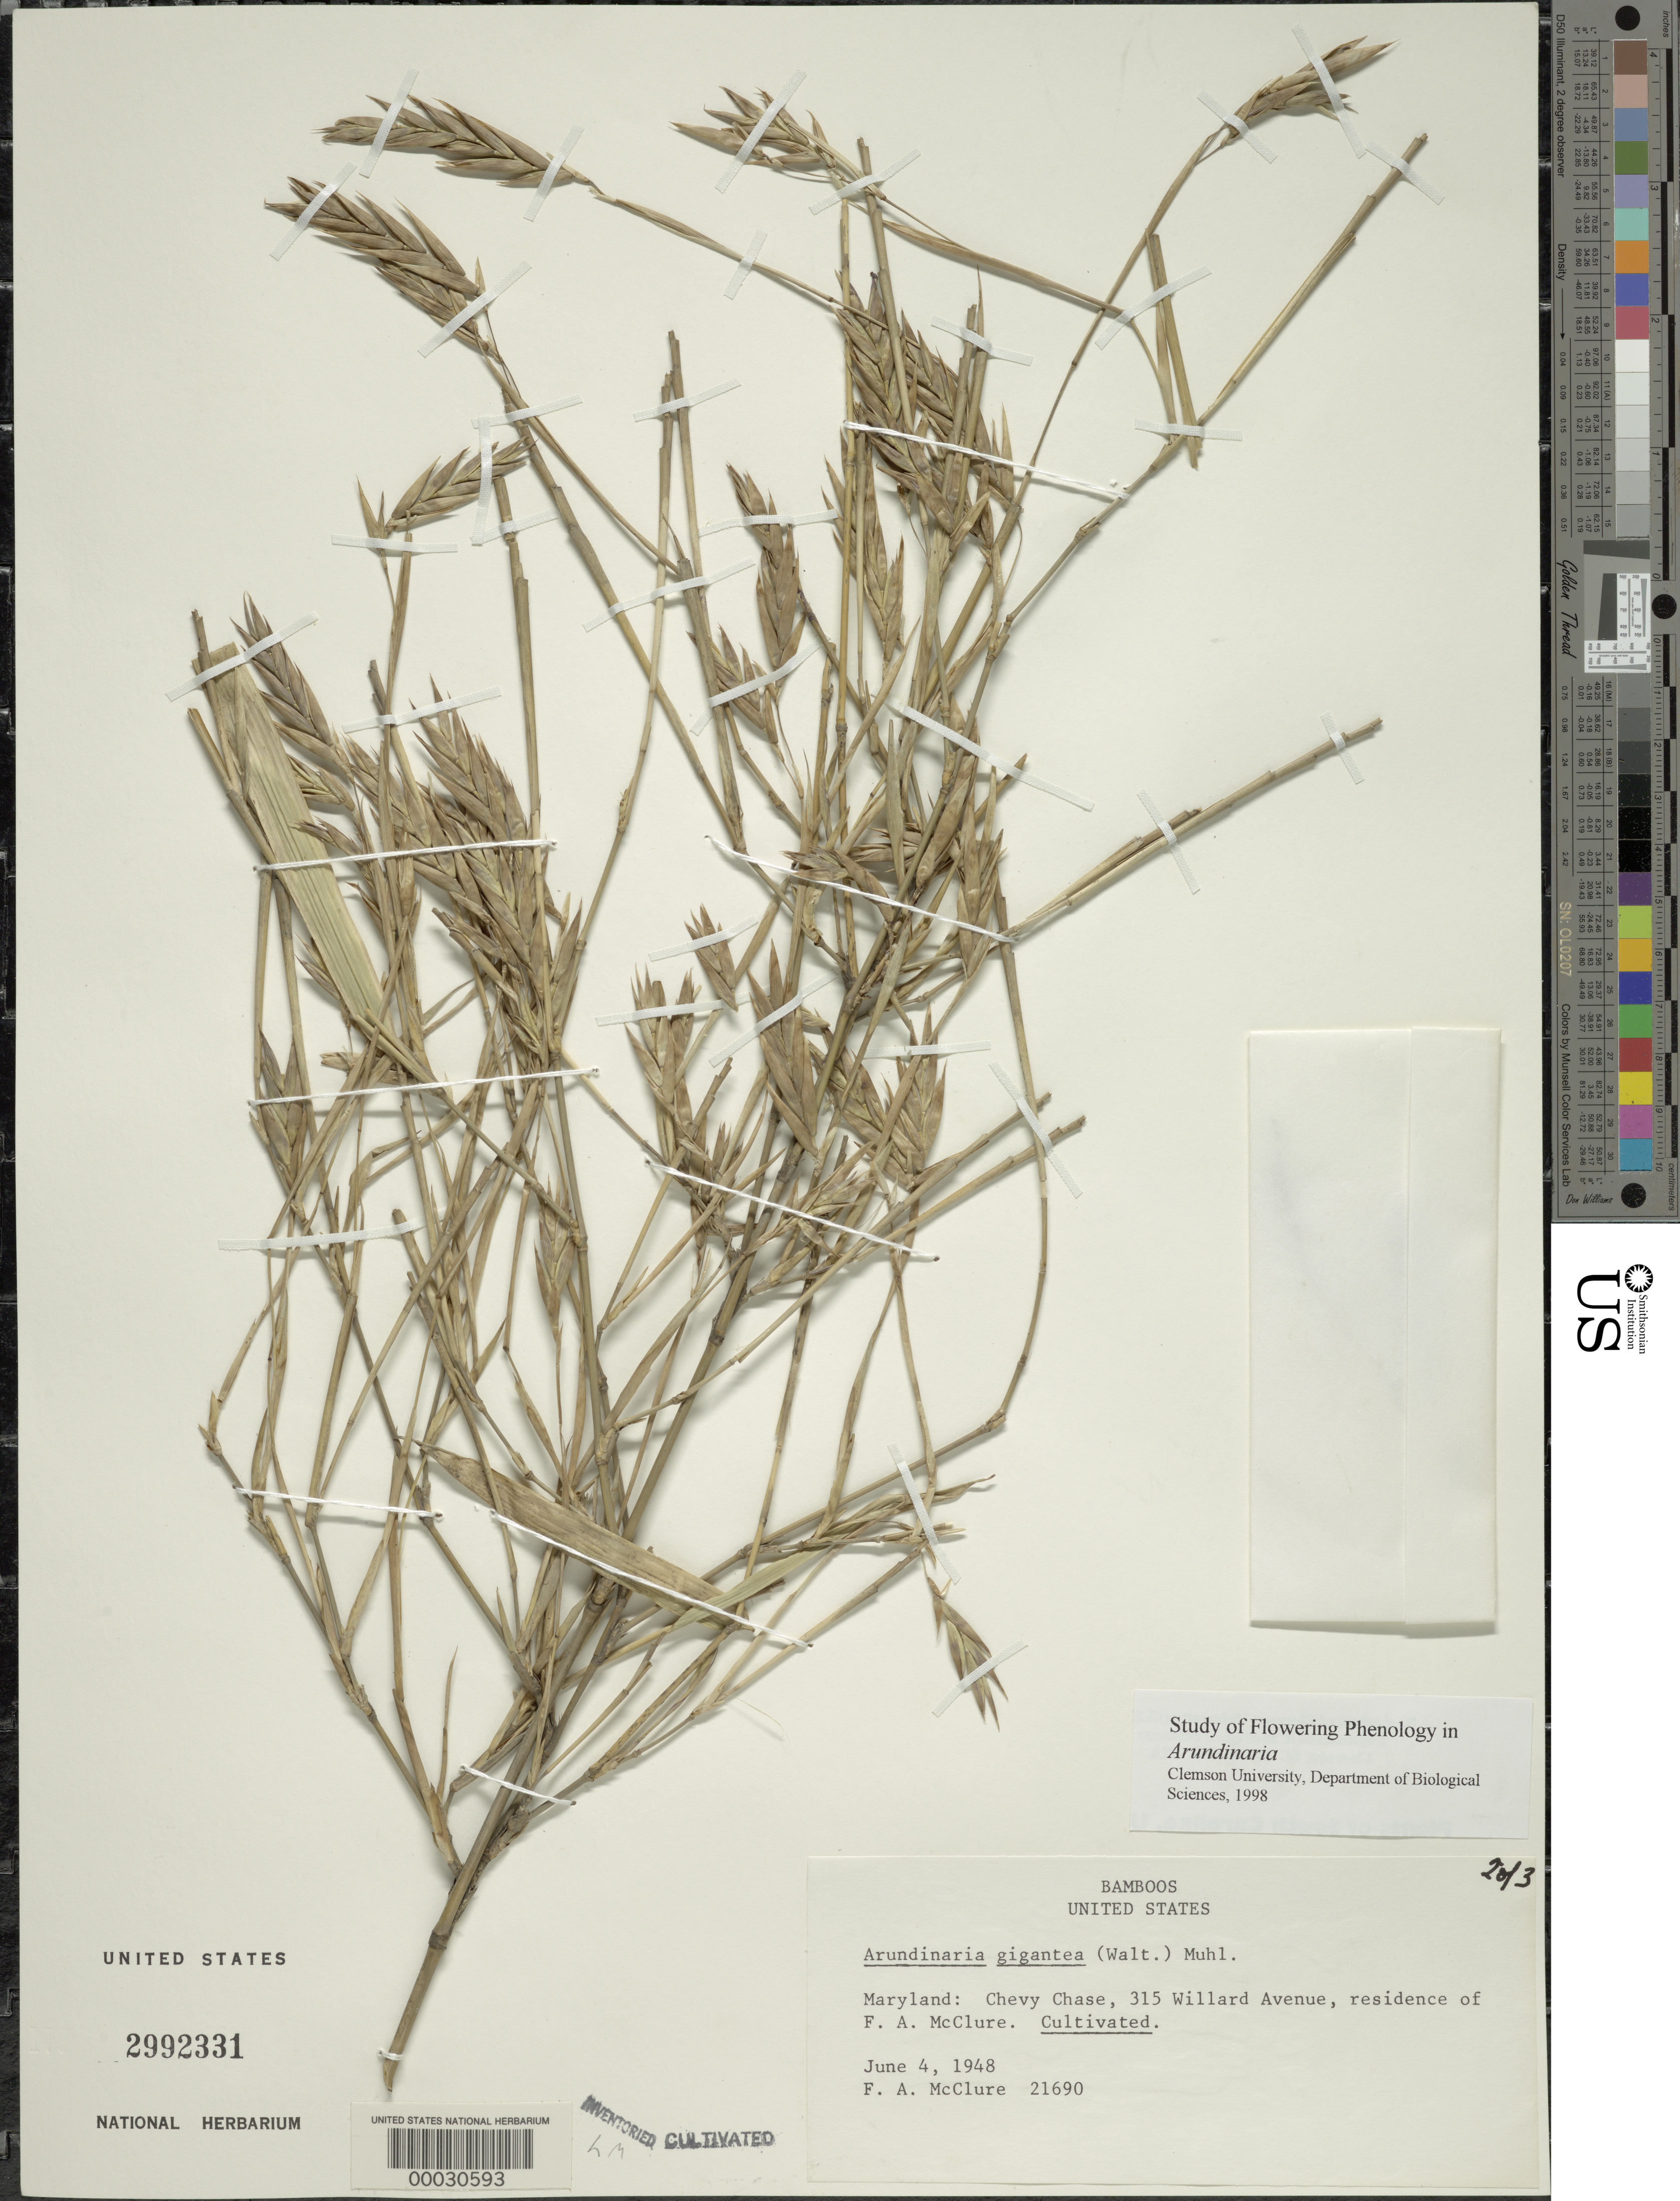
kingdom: Plantae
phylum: Tracheophyta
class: Liliopsida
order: Poales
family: Poaceae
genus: Arundinaria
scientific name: Arundinaria gigantea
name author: (Walter) Muhl.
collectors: F. A. McClure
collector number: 21690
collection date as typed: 04 Jun 1948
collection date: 1948-06-04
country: United States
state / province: Maryland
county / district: Montgomery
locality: Chevy Chase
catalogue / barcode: US 2992331